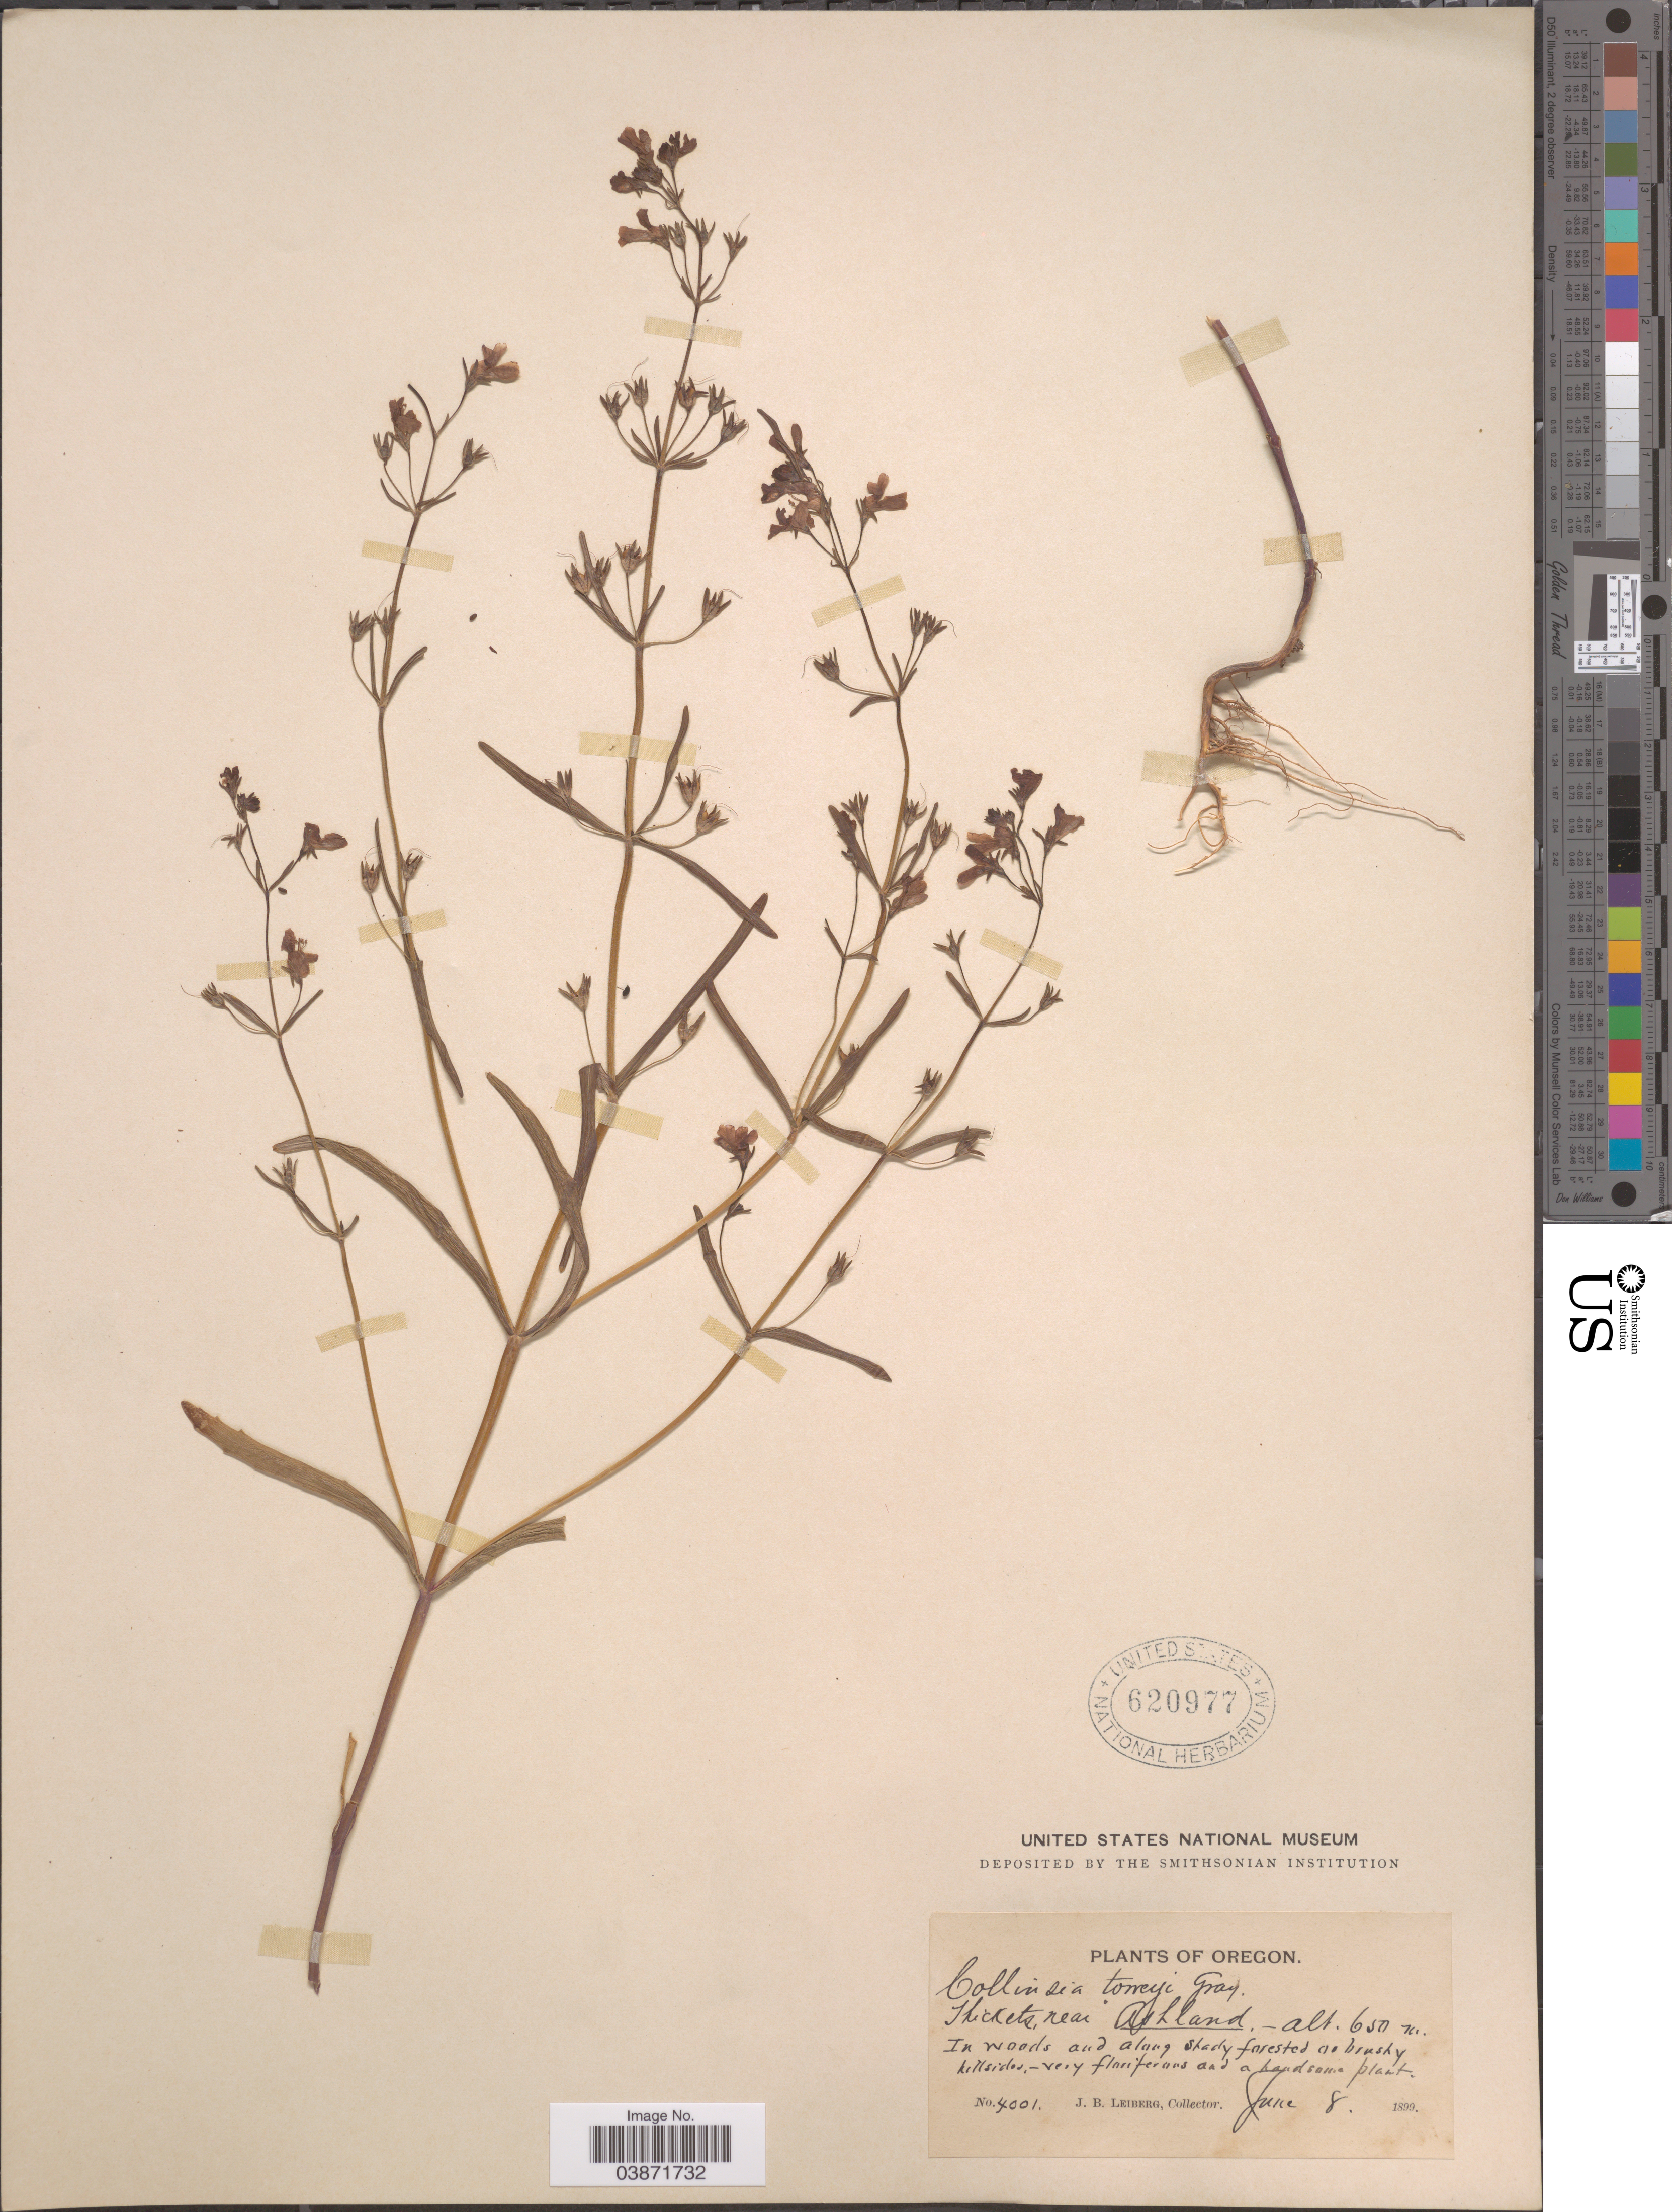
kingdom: Plantae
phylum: Tracheophyta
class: Magnoliopsida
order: Lamiales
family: Plantaginaceae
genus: Collinsia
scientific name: Collinsia torreyi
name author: A. Gray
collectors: J. B. Leiberg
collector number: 4001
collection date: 1899-06-08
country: United States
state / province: Oregon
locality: Tickets, near Ashland.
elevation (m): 650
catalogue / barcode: US 620977